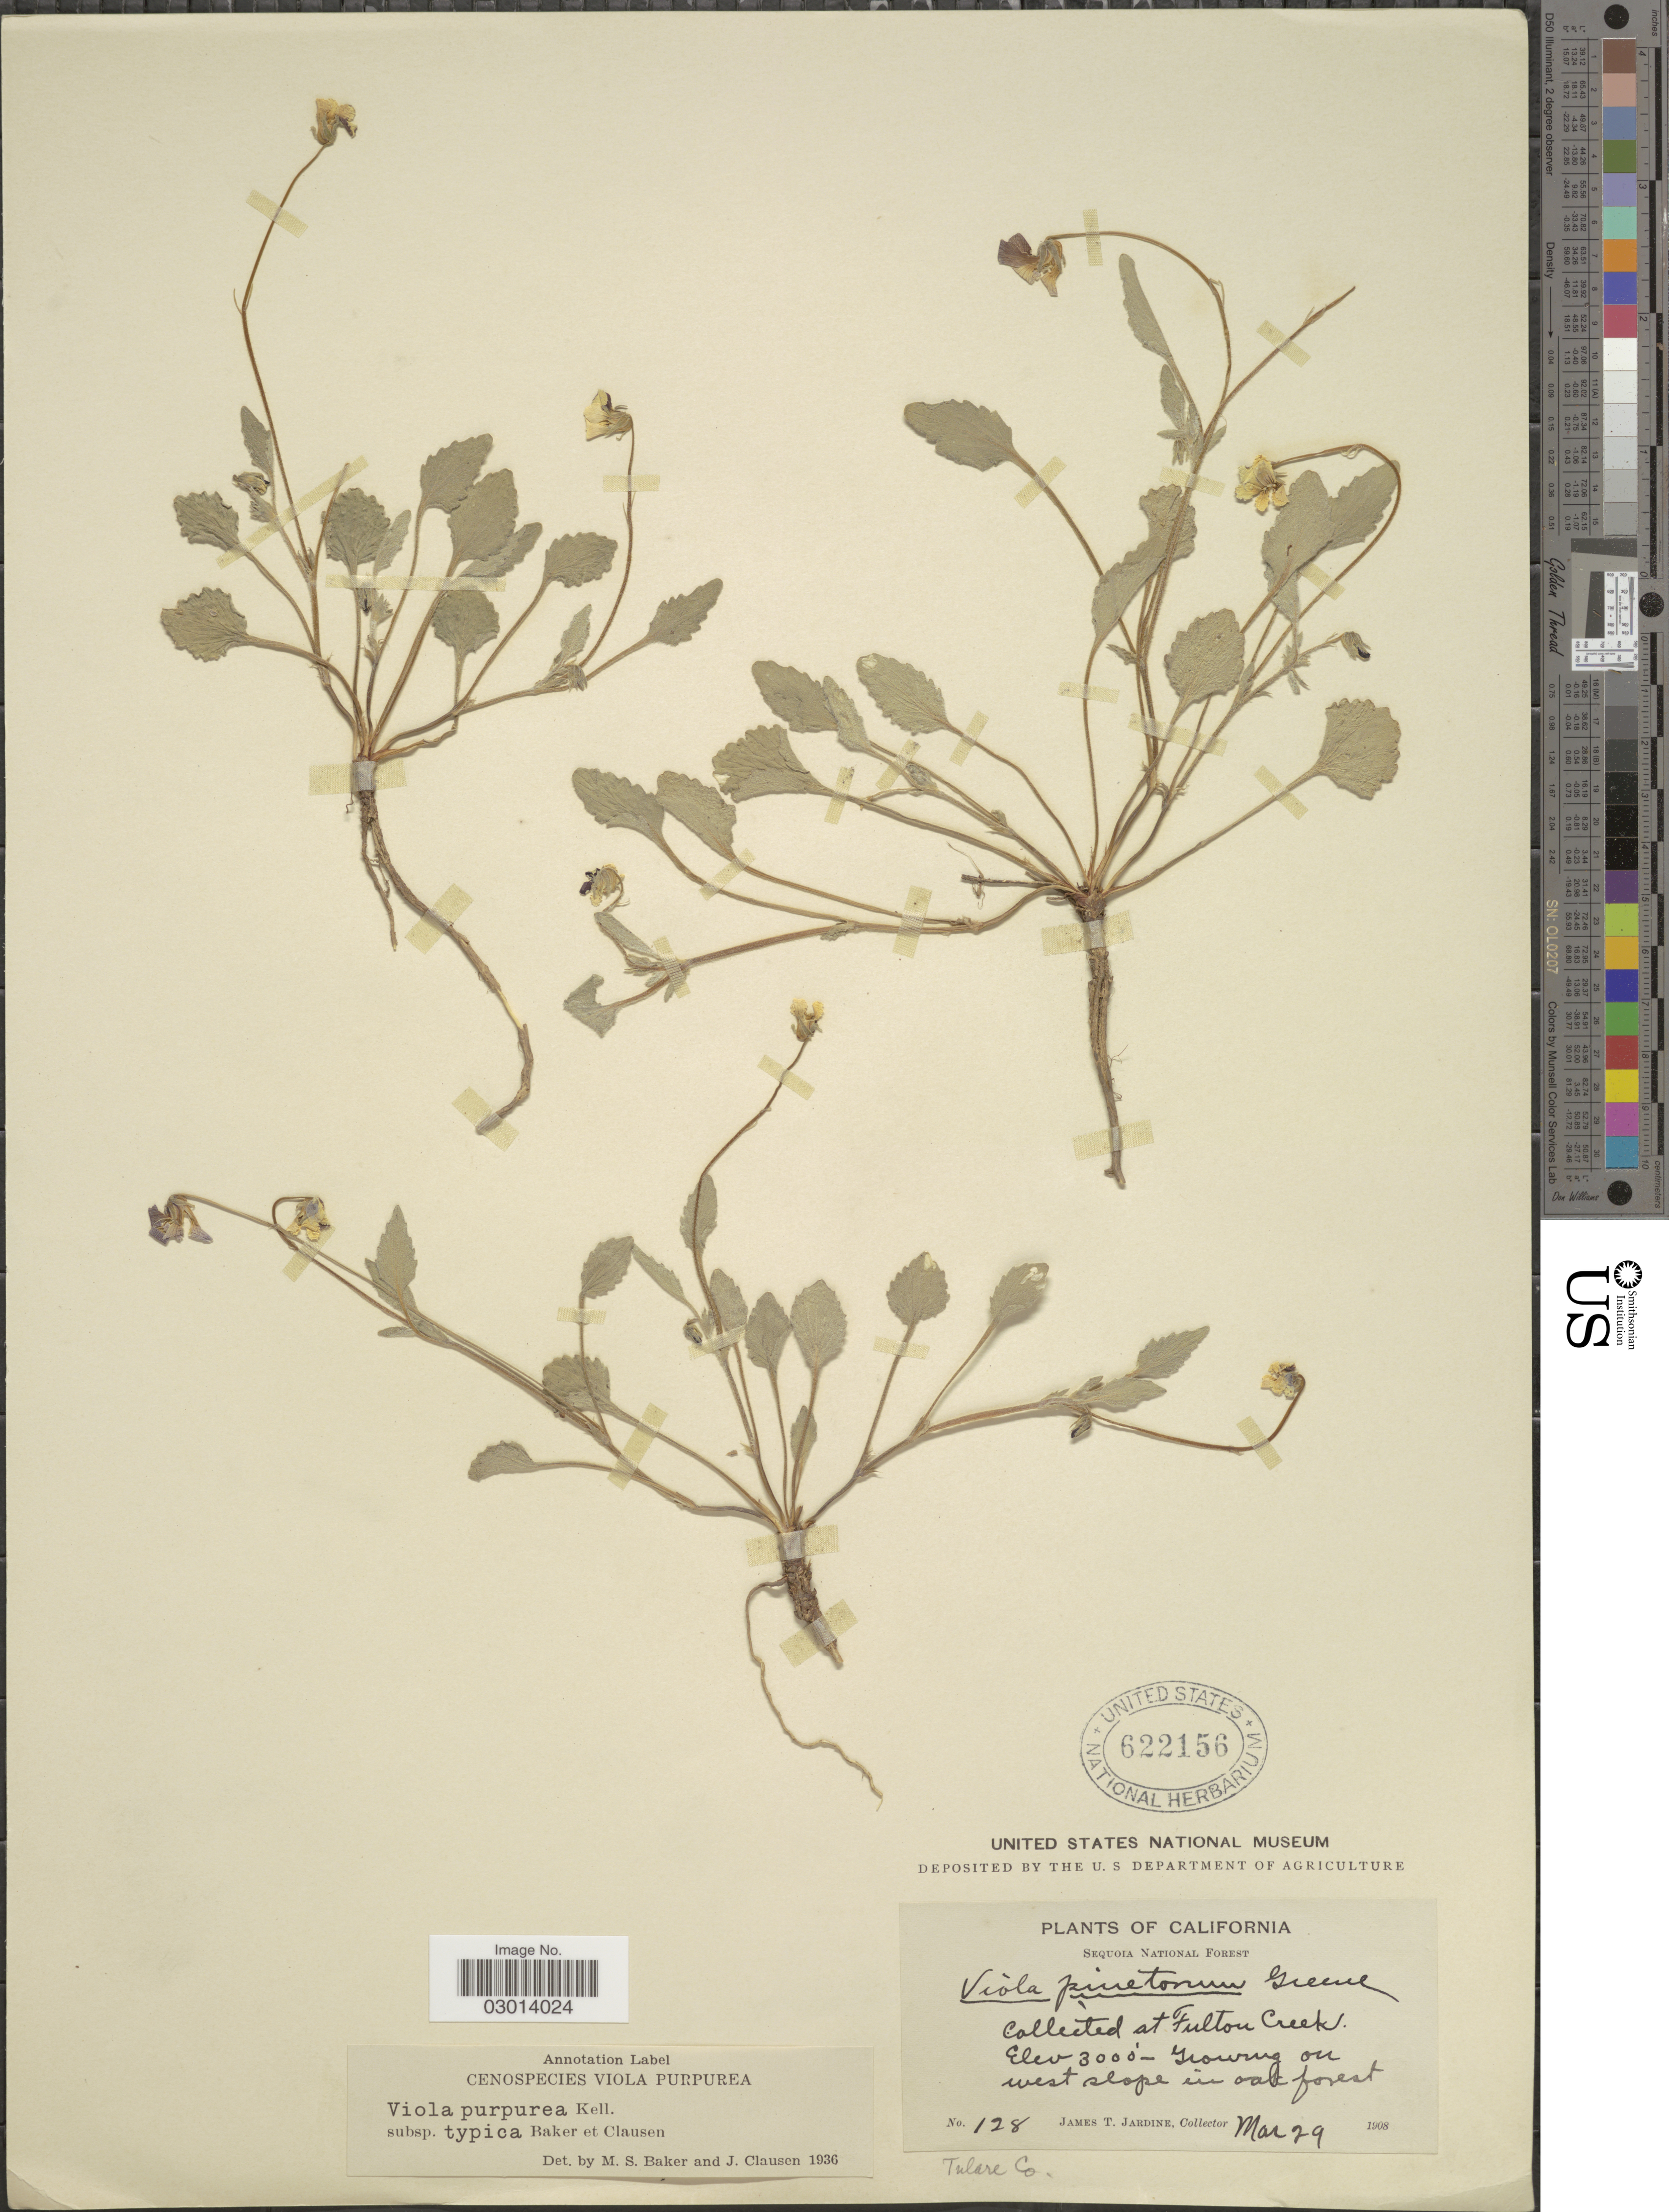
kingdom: Plantae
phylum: Tracheophyta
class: Magnoliopsida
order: Malpighiales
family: Violaceae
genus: Viola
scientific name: Viola purpurea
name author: Kellogg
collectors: J. T. Jardine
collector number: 128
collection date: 1908-03-29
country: United States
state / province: California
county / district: Tulare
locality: Sequoia National Forest. Collected at Fulton Creek. Tulare Co.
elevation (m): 914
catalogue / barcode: US 622156